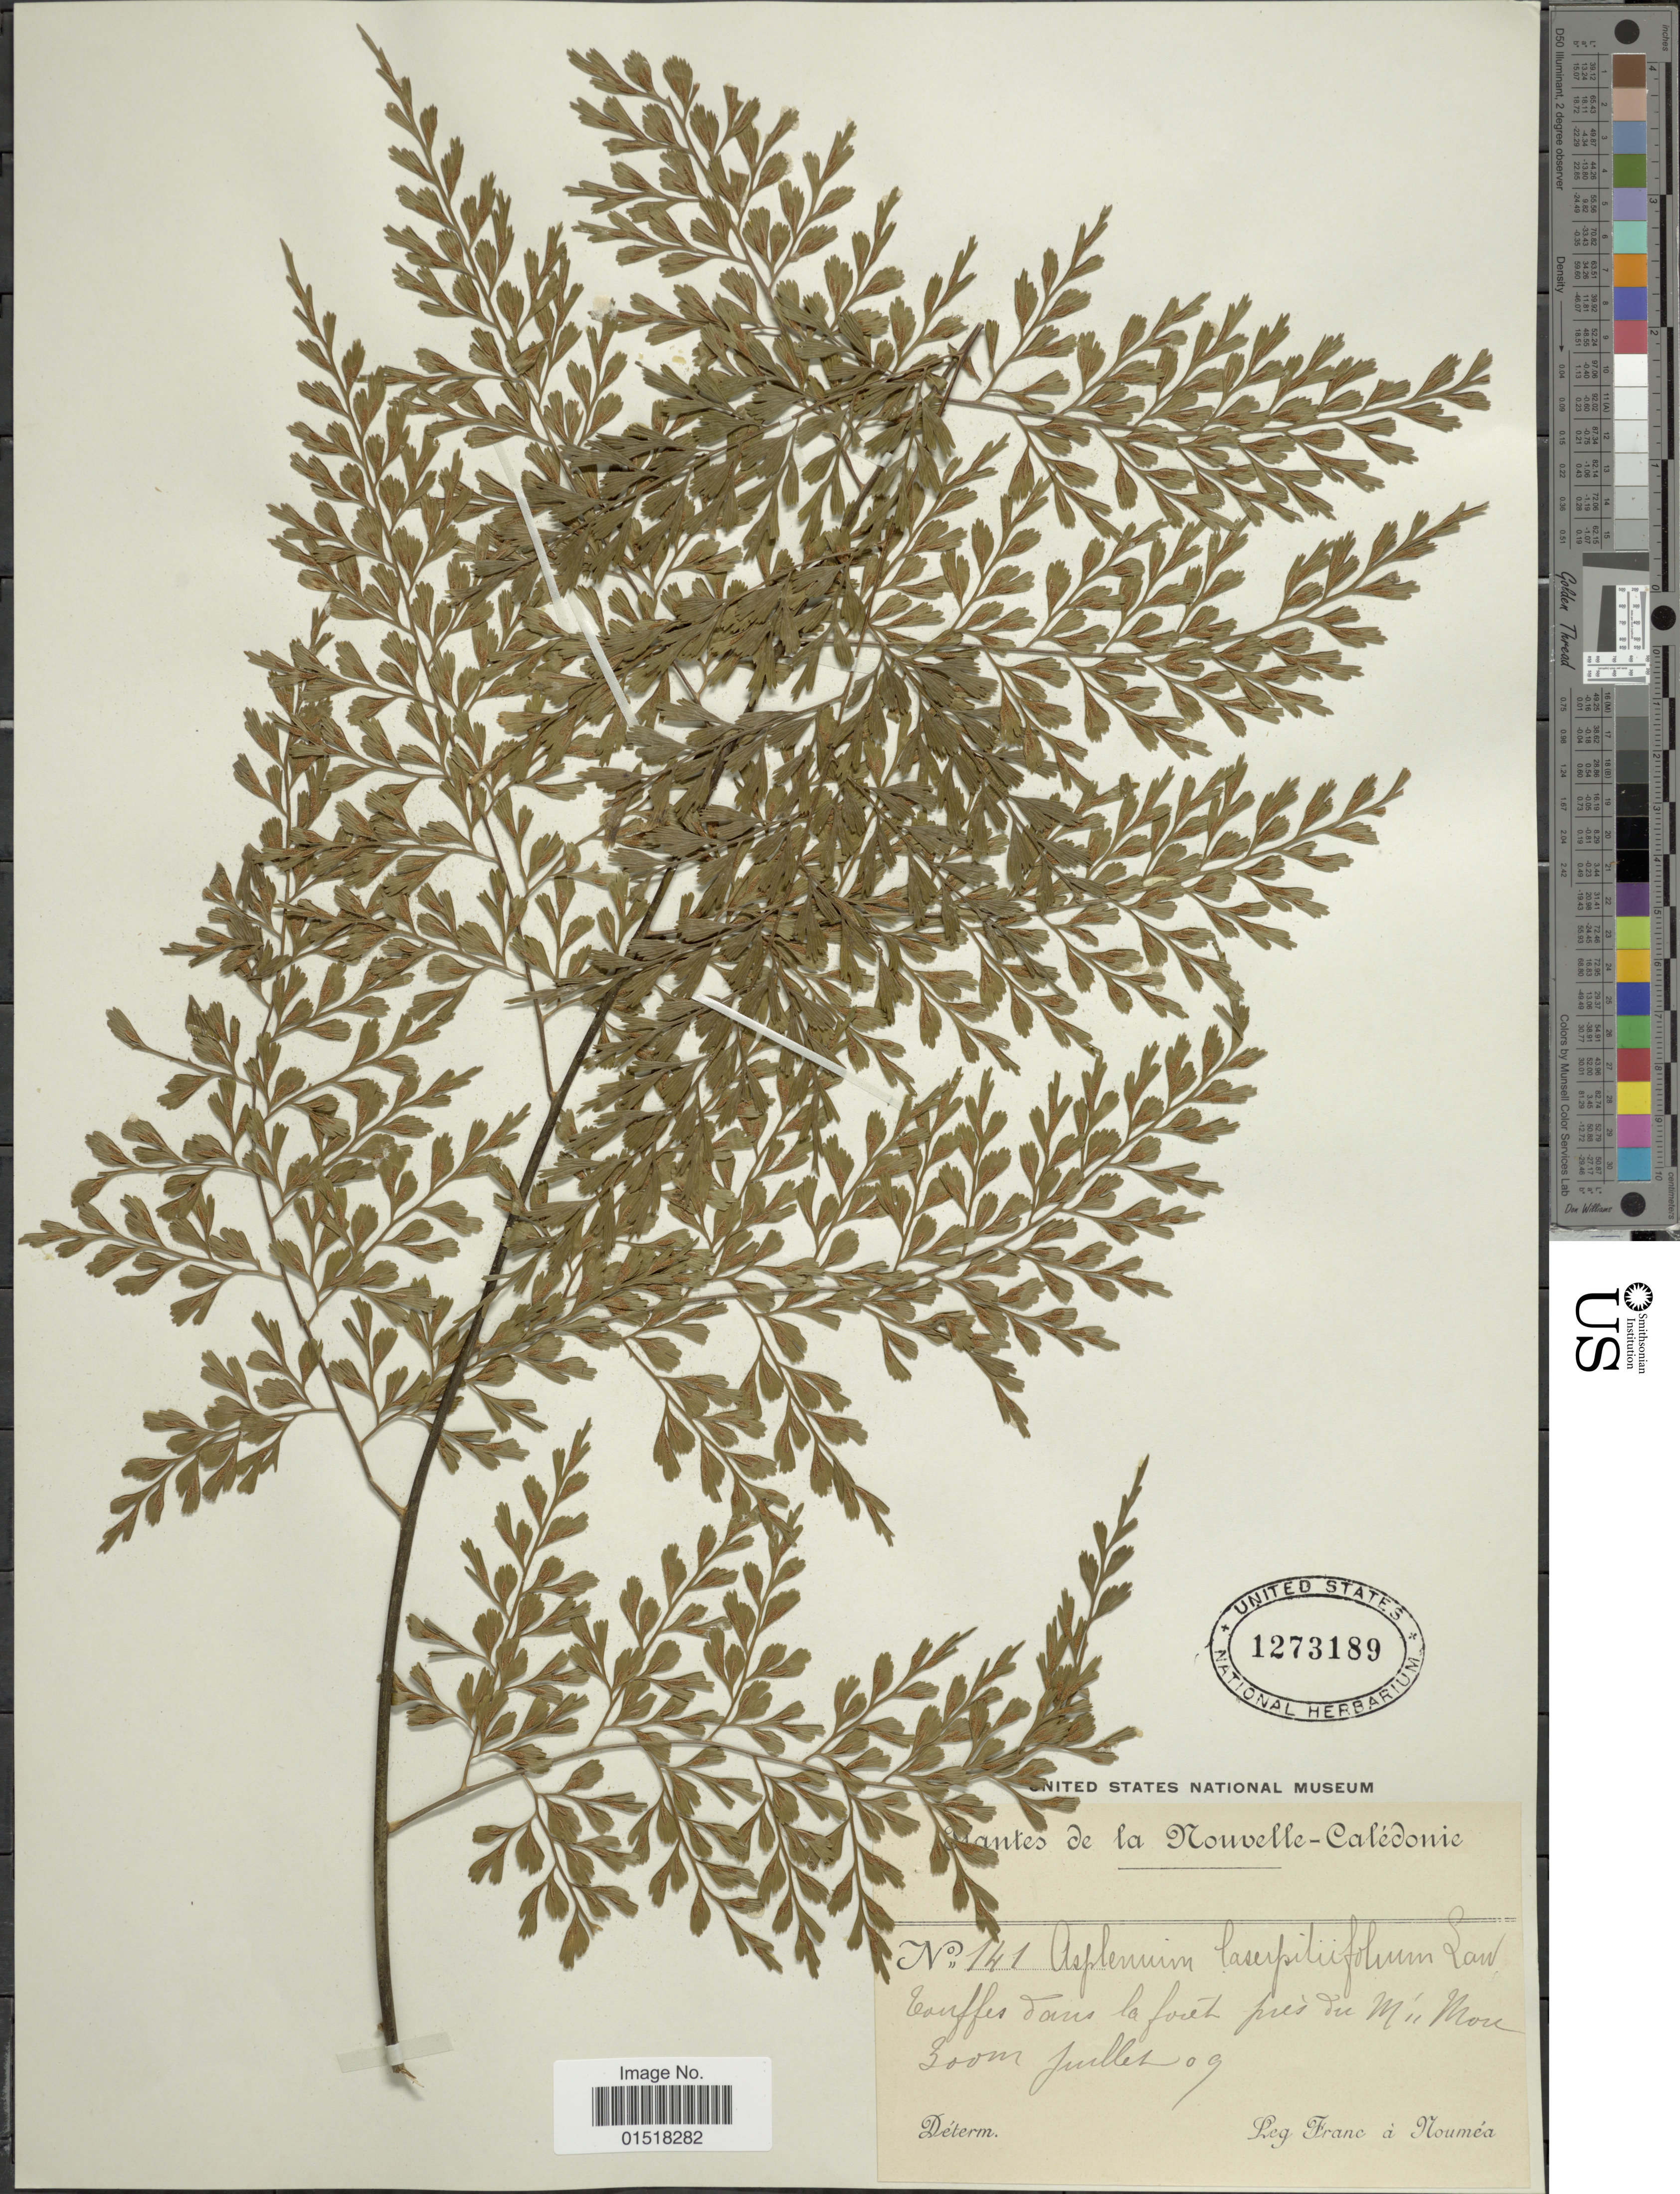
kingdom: Plantae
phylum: Tracheophyta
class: Polypodiopsida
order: Polypodiales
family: Aspleniaceae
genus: Asplenium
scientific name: Asplenium robustum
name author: Blume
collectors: Franc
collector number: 141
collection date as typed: Transcribed d/m/y: /7/9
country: New Caledonia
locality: Touffes dans la forêt près du Mont Mou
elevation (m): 300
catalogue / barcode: US 1273189